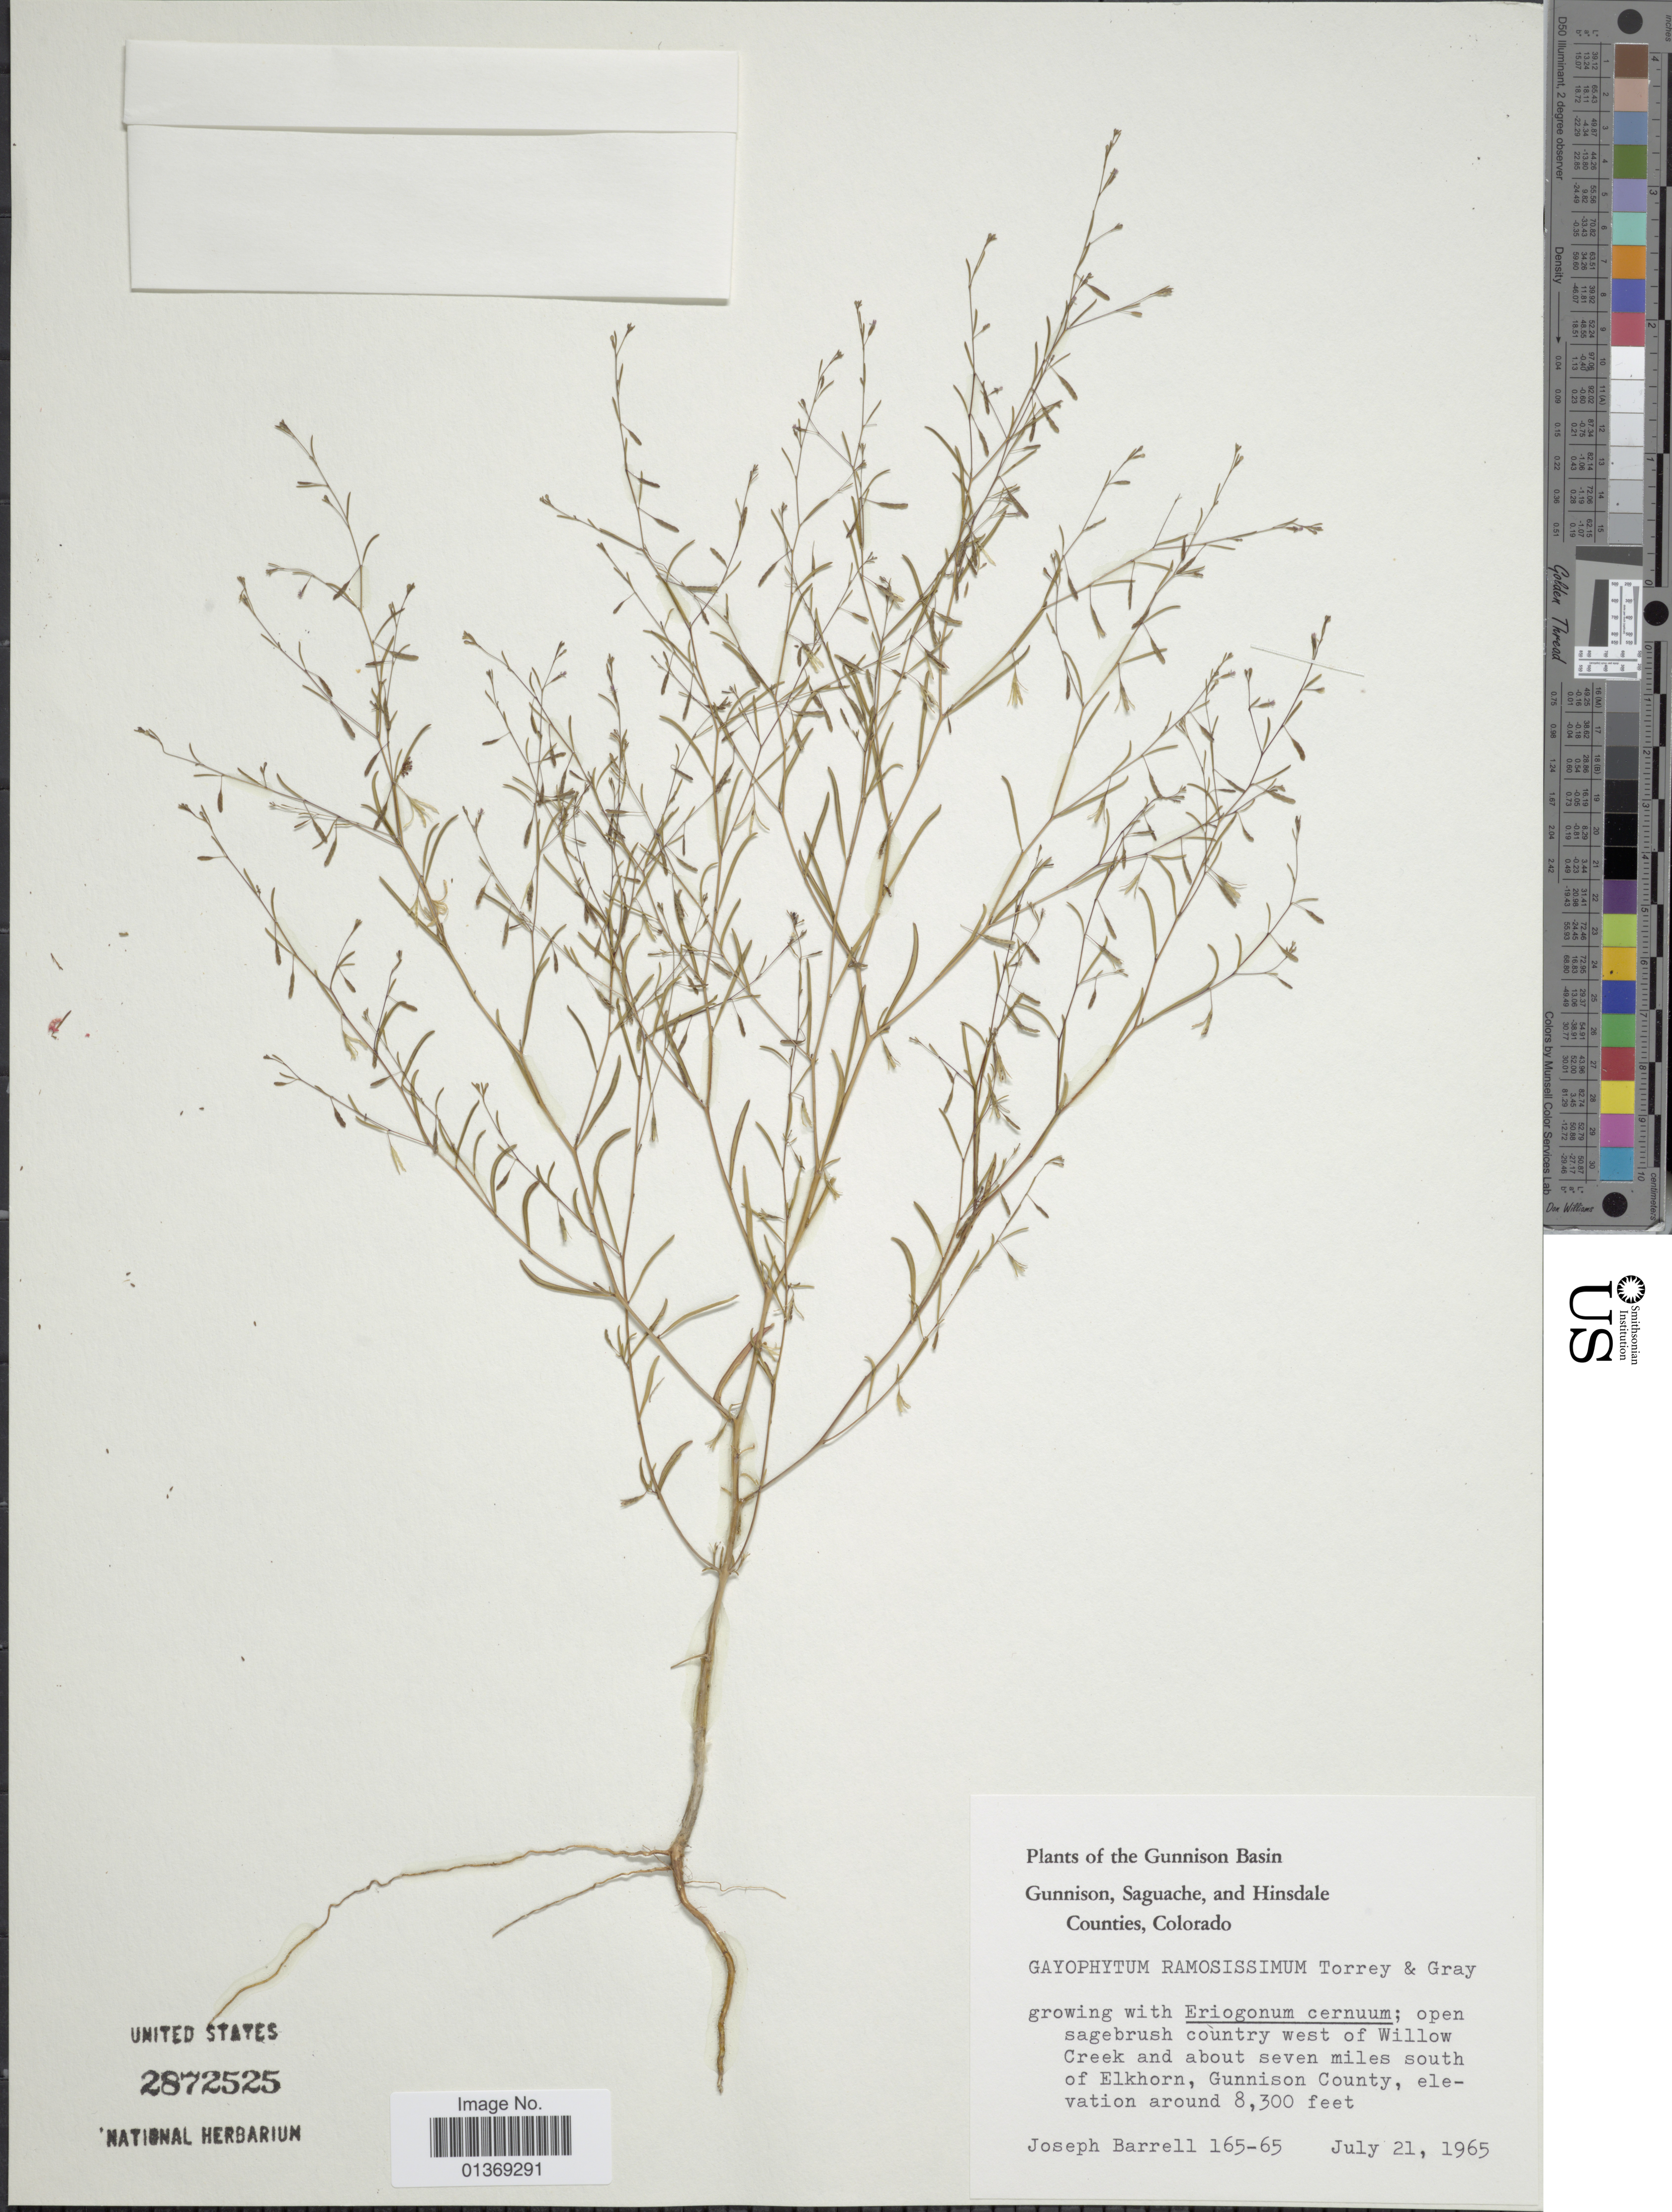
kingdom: Plantae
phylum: Tracheophyta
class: Magnoliopsida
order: Myrtales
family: Onagraceae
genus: Gayophytum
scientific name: Gayophytum ramosissimum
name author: Torr. & A. Gray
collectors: J. Barrell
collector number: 165-65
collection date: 1965-07-21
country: United States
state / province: Colorado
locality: Gunnison Basin, Gunnison, Saguache, and Hinsdale Counties, open sagebrush country west of Willow Creek and about seven miles south of Elkhorn, Gunnison County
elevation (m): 2530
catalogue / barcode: US 2872525